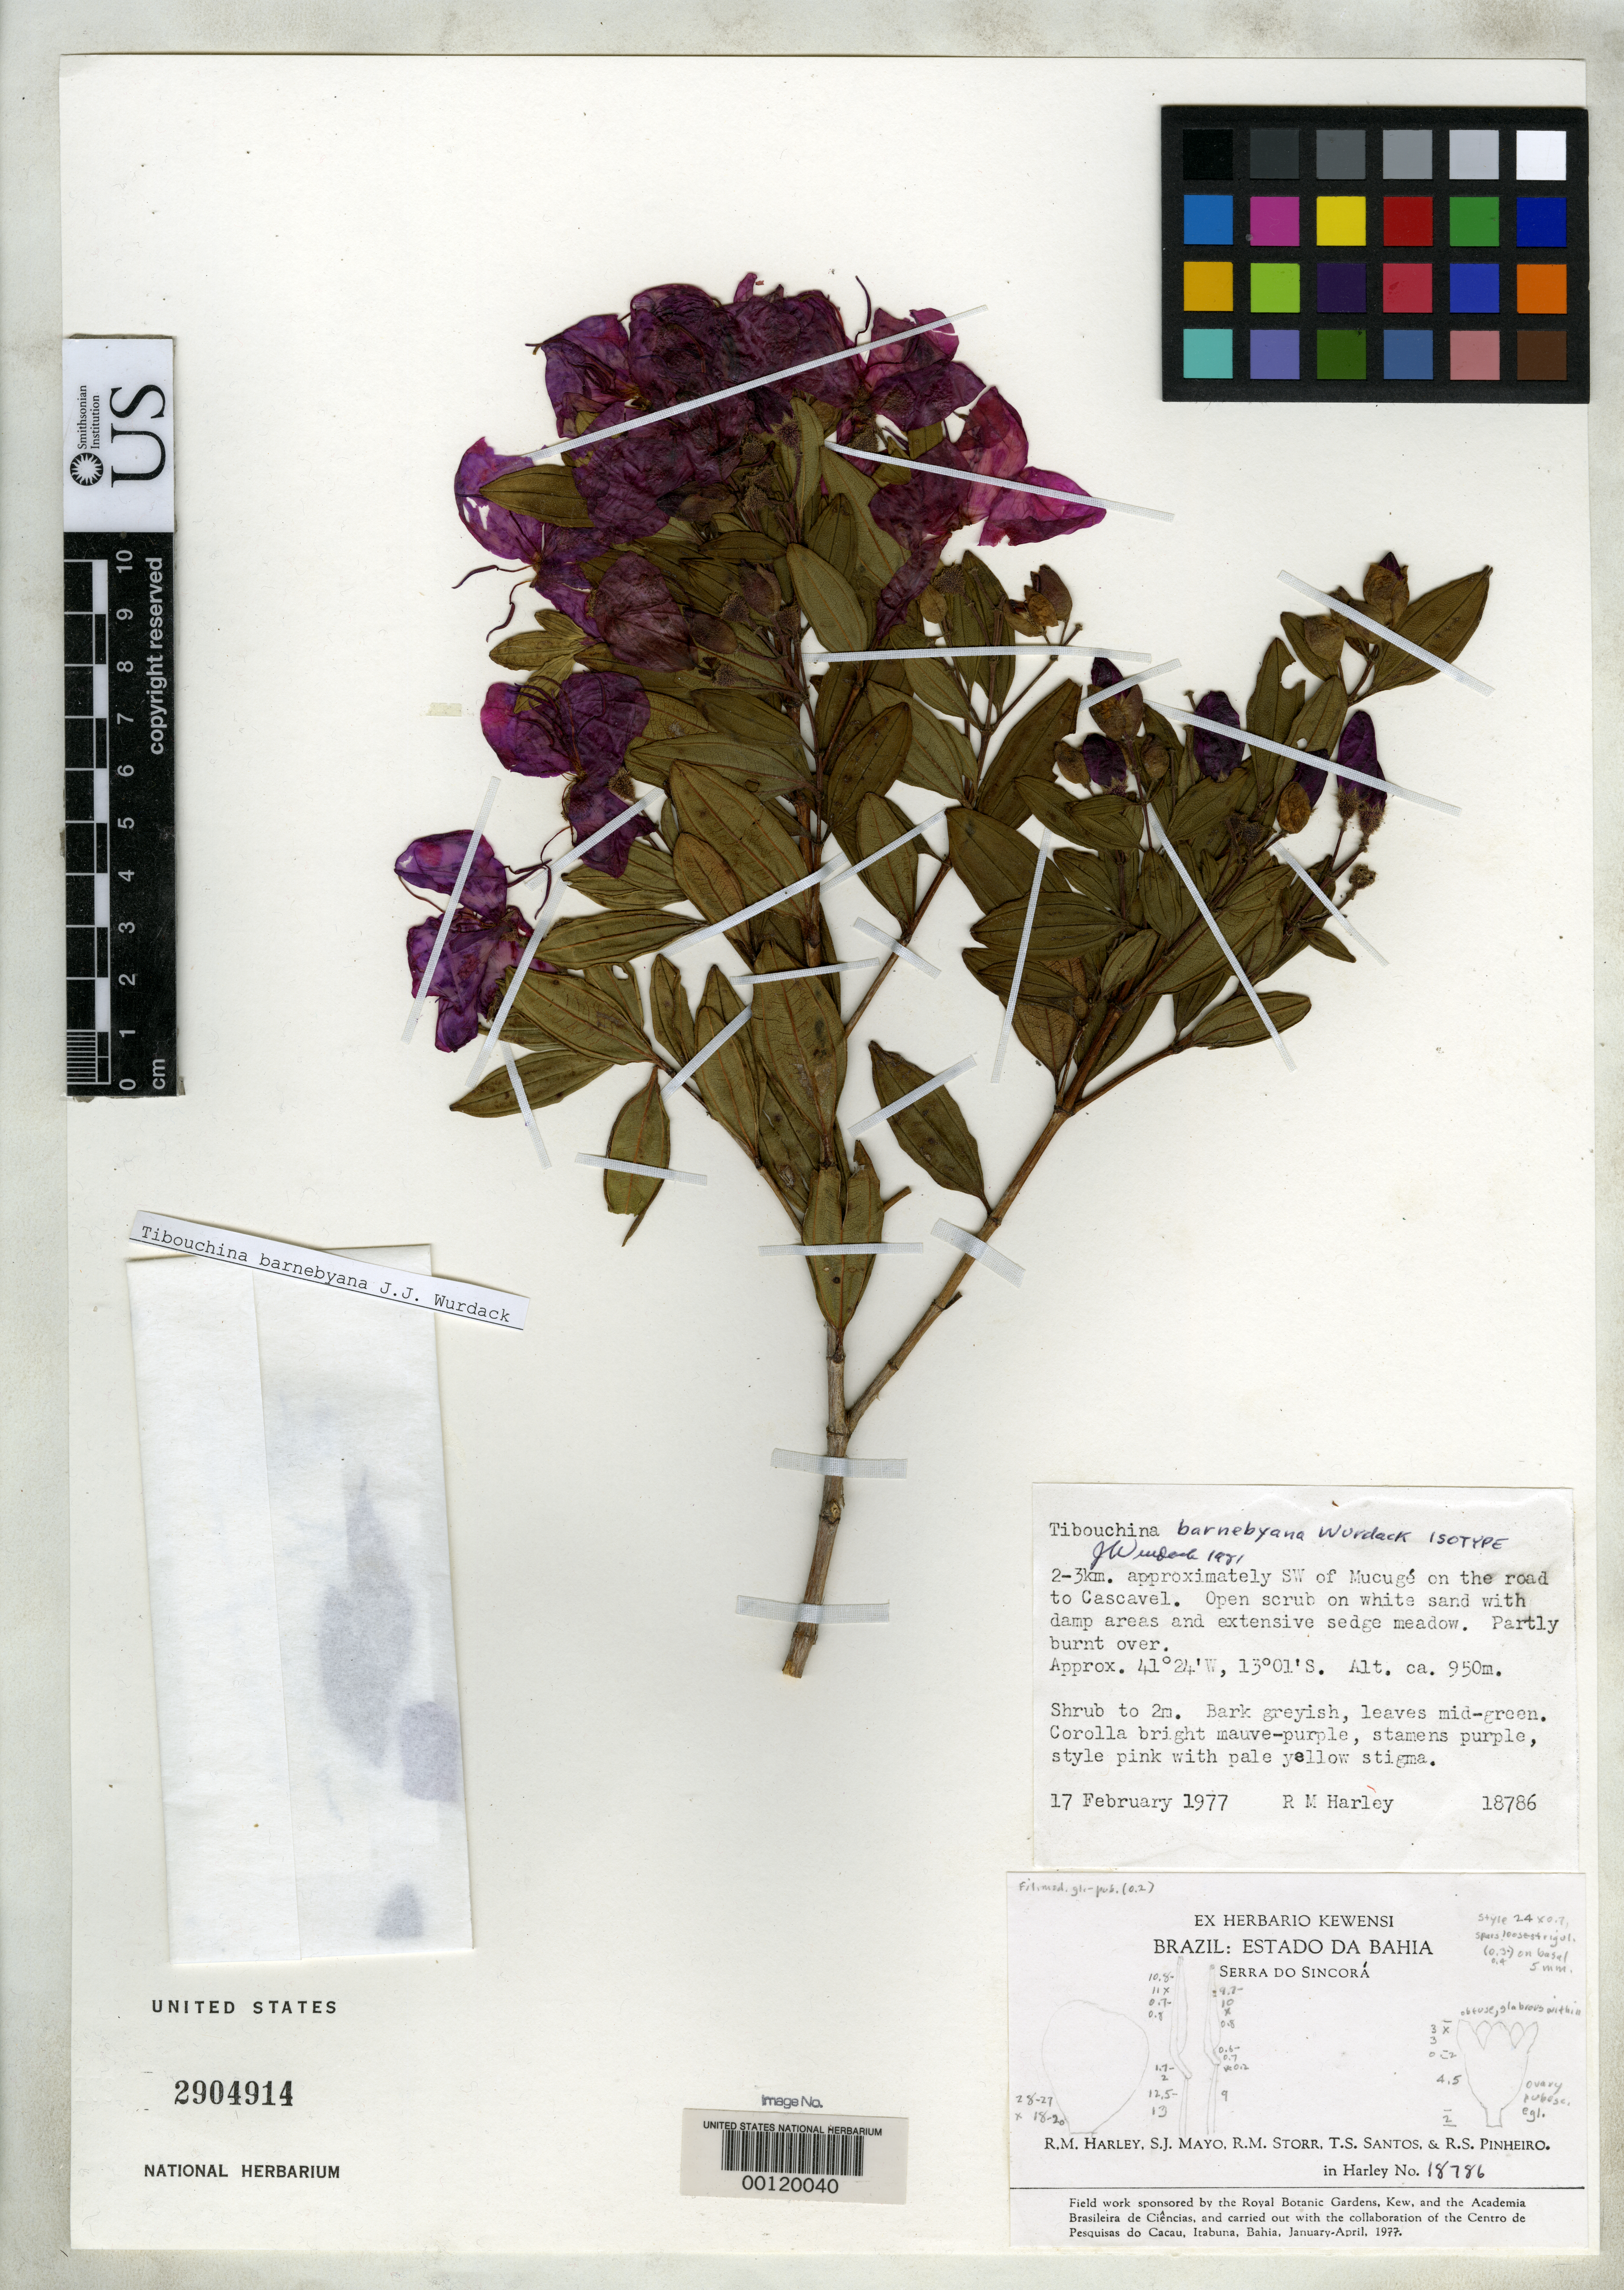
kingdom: Plantae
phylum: Tracheophyta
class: Magnoliopsida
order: Myrtales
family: Melastomataceae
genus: Tibouchina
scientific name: Tibouchina barnebyana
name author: Wurdack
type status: Isotype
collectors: R. M. Harley, S. J. Mayo, R. M. Storr, T. S. Santos & R. S. Pinheiro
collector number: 18786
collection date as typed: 17 Feb 1977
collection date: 1977-02-17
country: Brazil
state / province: Bahia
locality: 2-3km SW of Mucuge, Serra do Sincora.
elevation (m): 950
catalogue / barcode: US 2904914